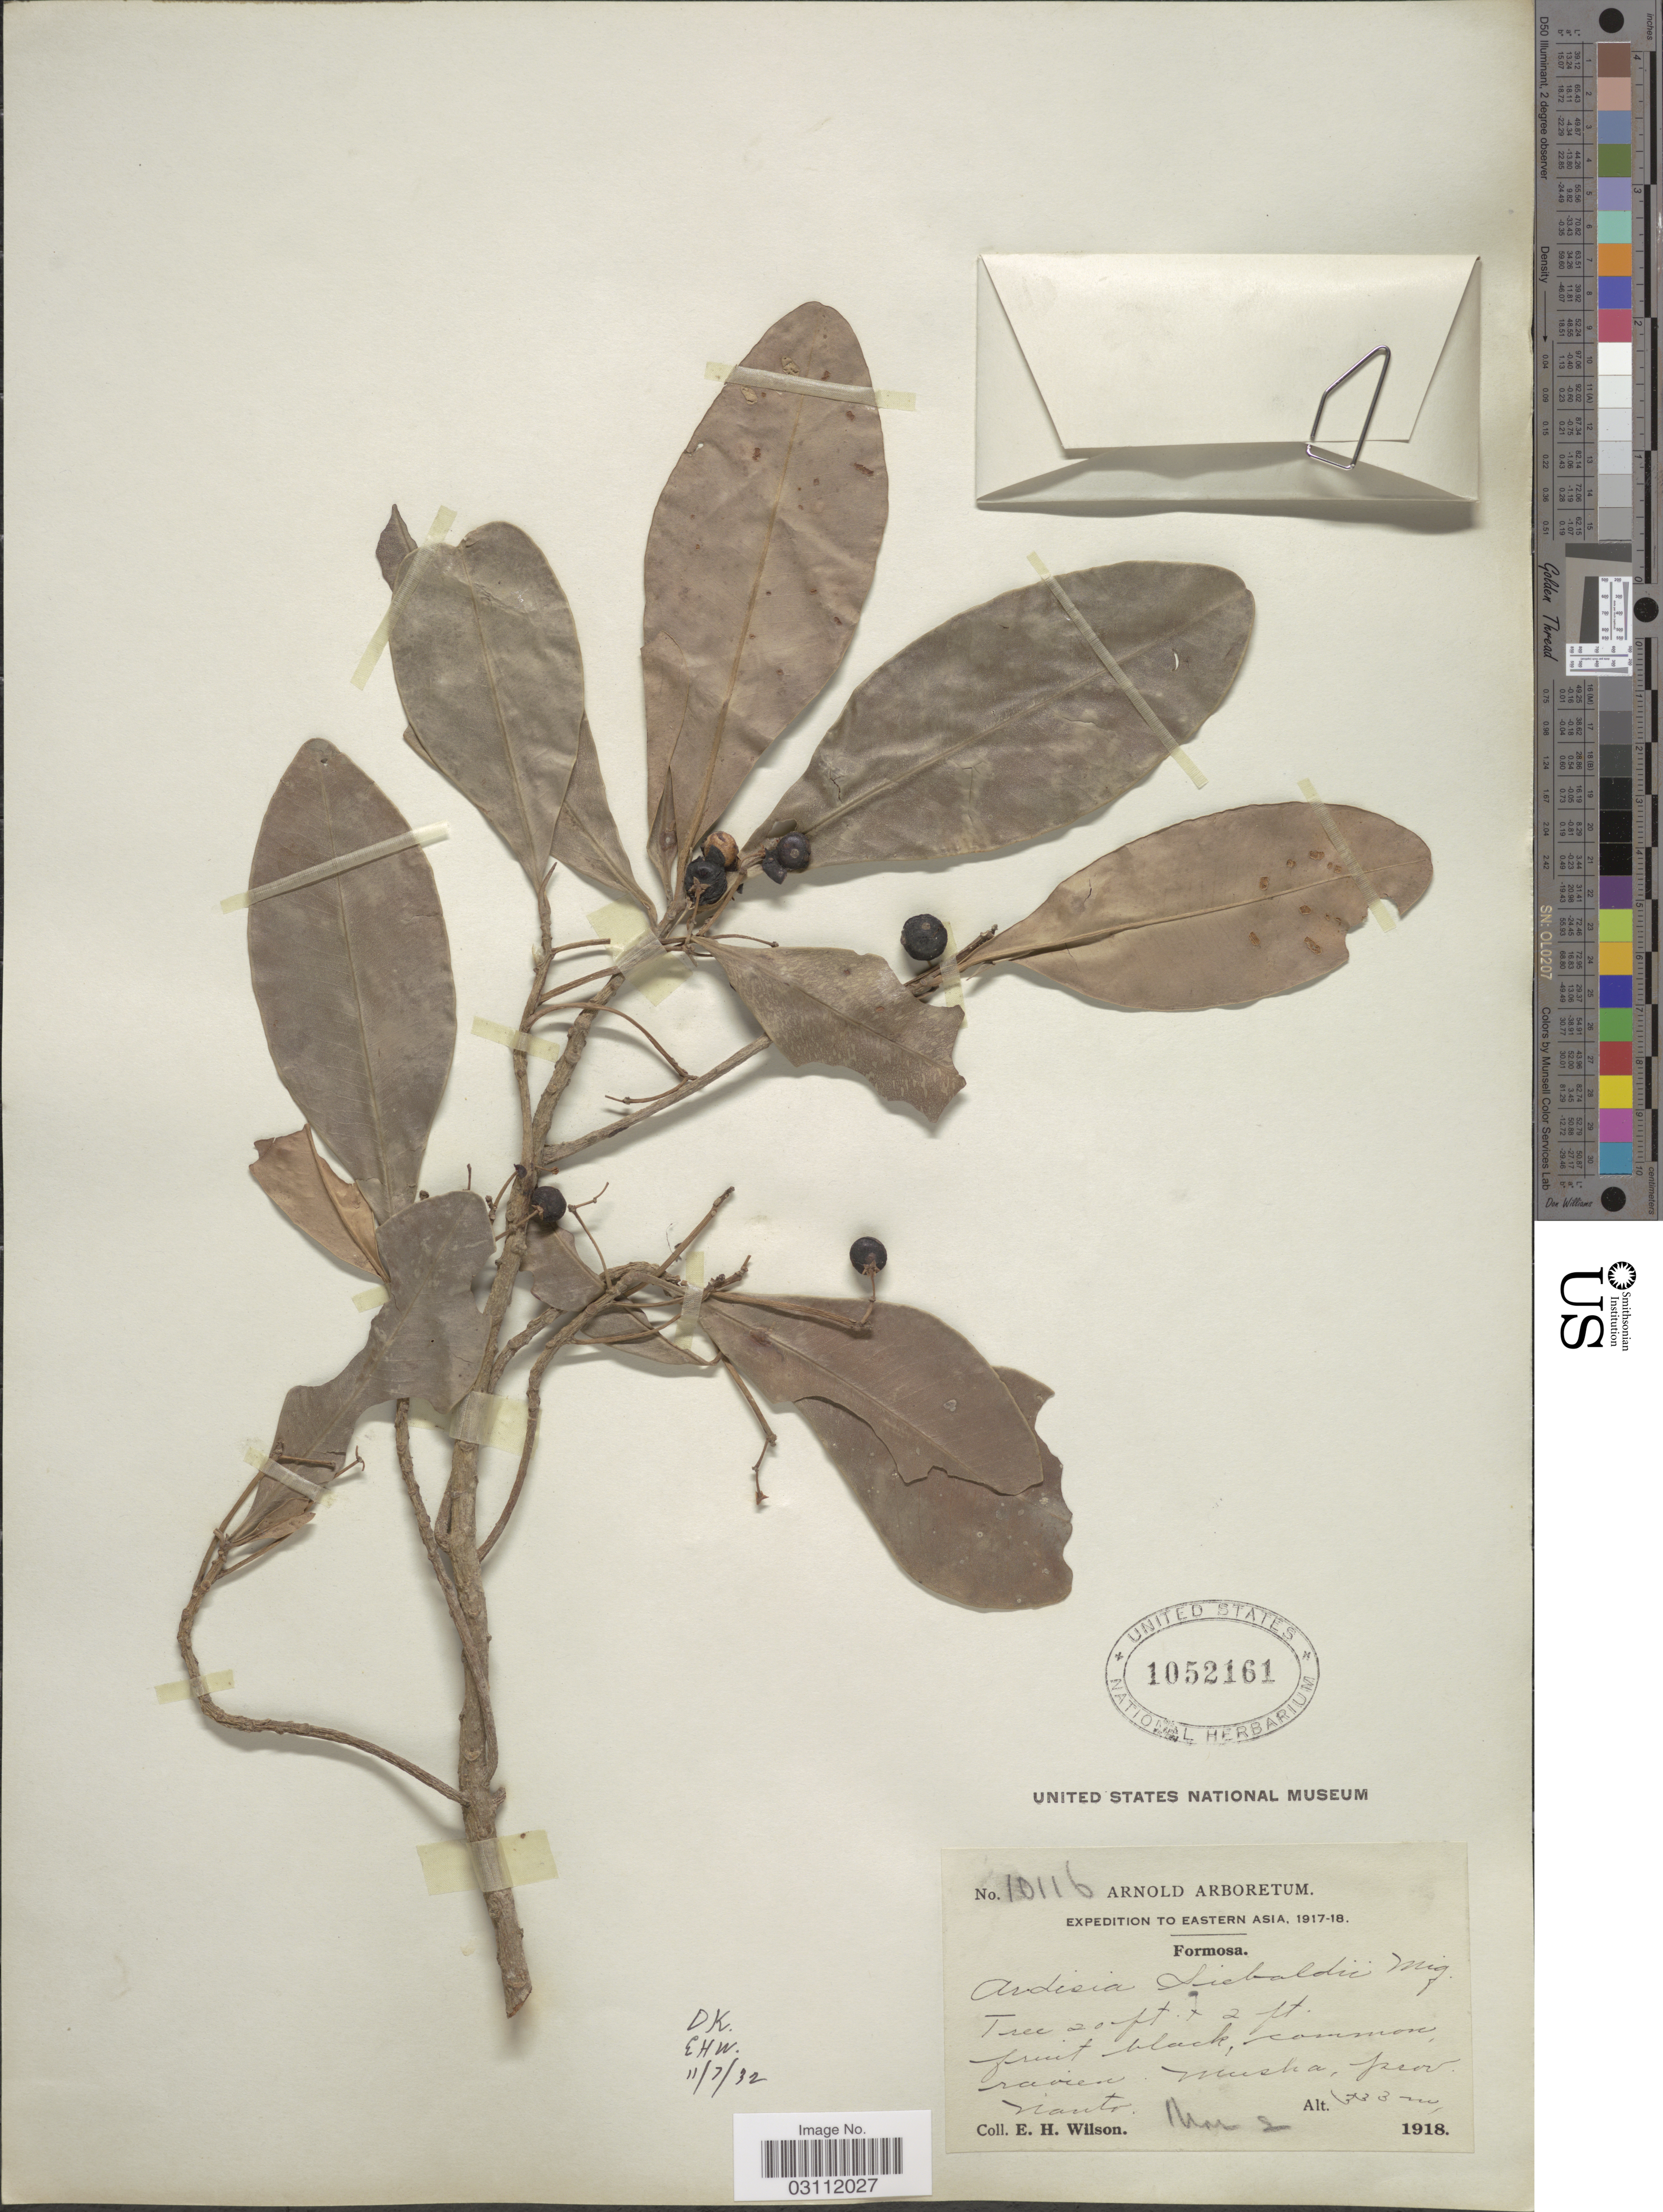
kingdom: Plantae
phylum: Tracheophyta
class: Magnoliopsida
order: Ericales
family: Primulaceae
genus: Ardisia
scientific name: Ardisia sieboldii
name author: Miq.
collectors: E. Wilson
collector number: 10116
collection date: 1918-03-02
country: Taiwan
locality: Eastern Asia, Formosa, Musha, prov. Nanto.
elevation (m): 333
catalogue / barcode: US 1052161